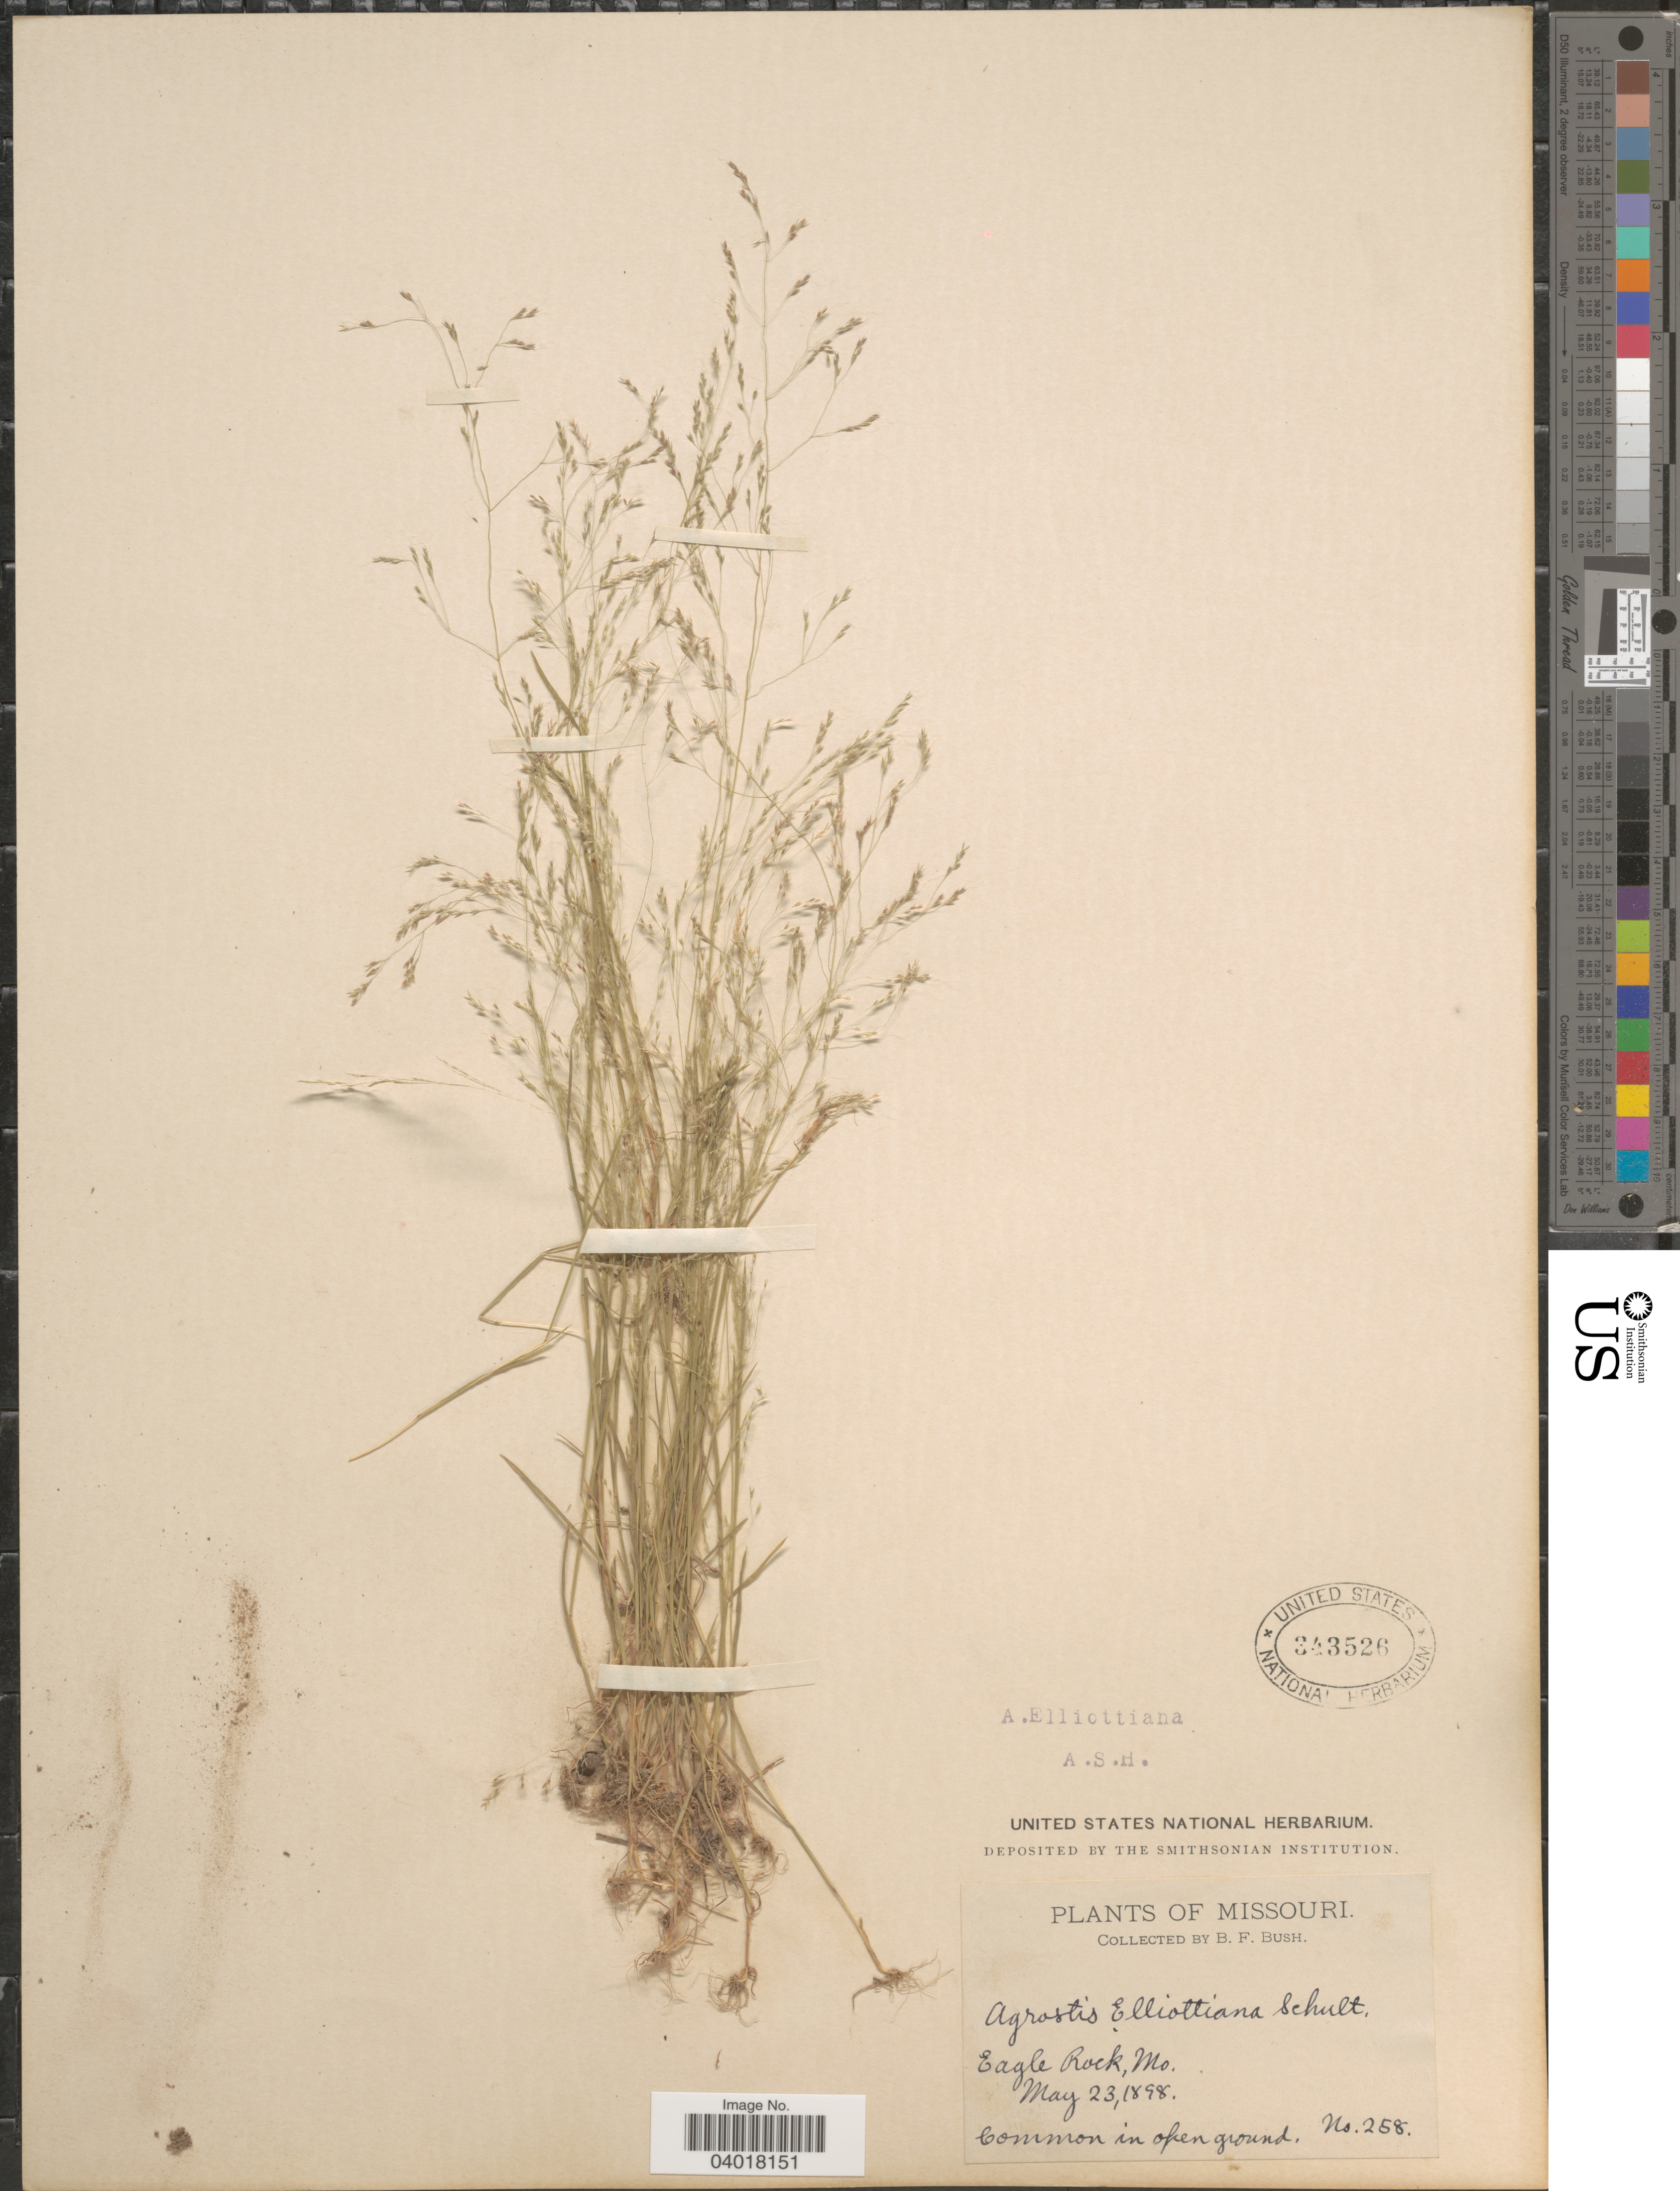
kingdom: Plantae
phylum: Tracheophyta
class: Liliopsida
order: Poales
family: Poaceae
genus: Agrostis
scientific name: Agrostis elliottiana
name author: Schult.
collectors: B. F. Bush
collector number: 258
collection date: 1898-05-23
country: United States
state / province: Missouri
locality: Eagle Rock.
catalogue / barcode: US 343526